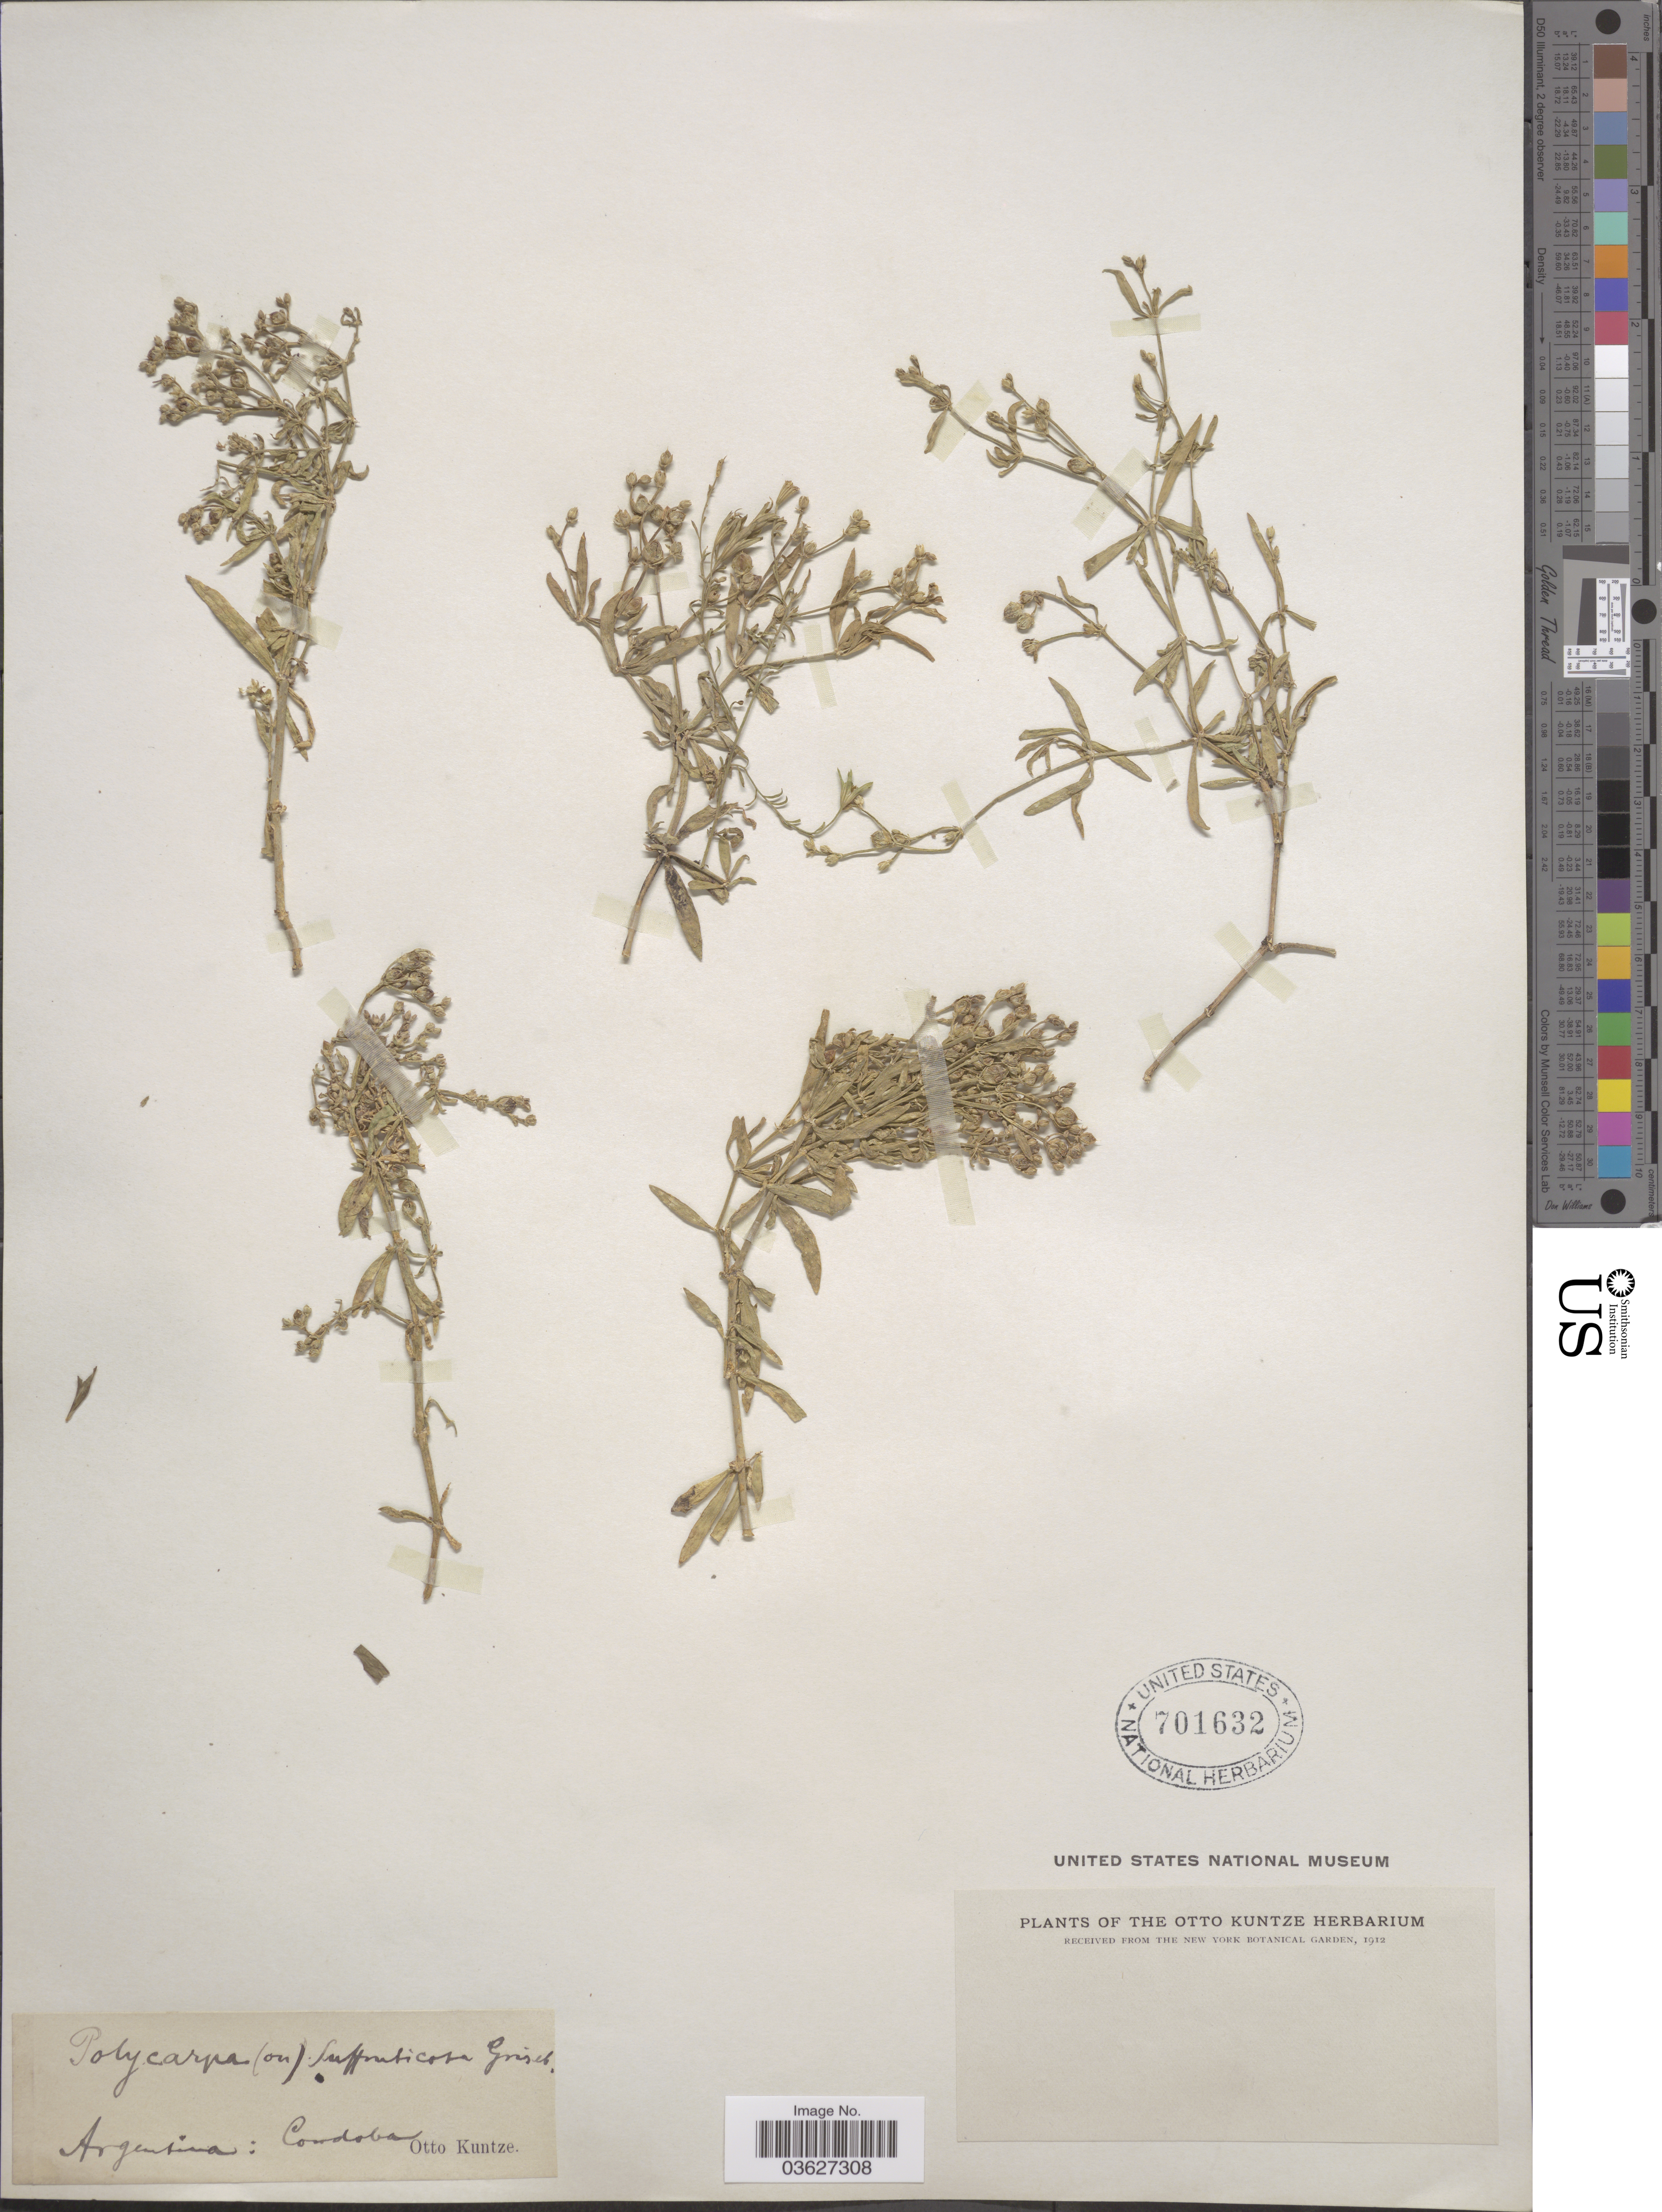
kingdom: Plantae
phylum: Tracheophyta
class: Magnoliopsida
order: Caryophyllales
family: Caryophyllaceae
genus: Augustea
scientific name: Augustea suffruticosa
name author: (Griseb.) Iamonico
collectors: C.E.O. Kuntze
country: Argentina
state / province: Cordoba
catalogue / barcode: US 701632